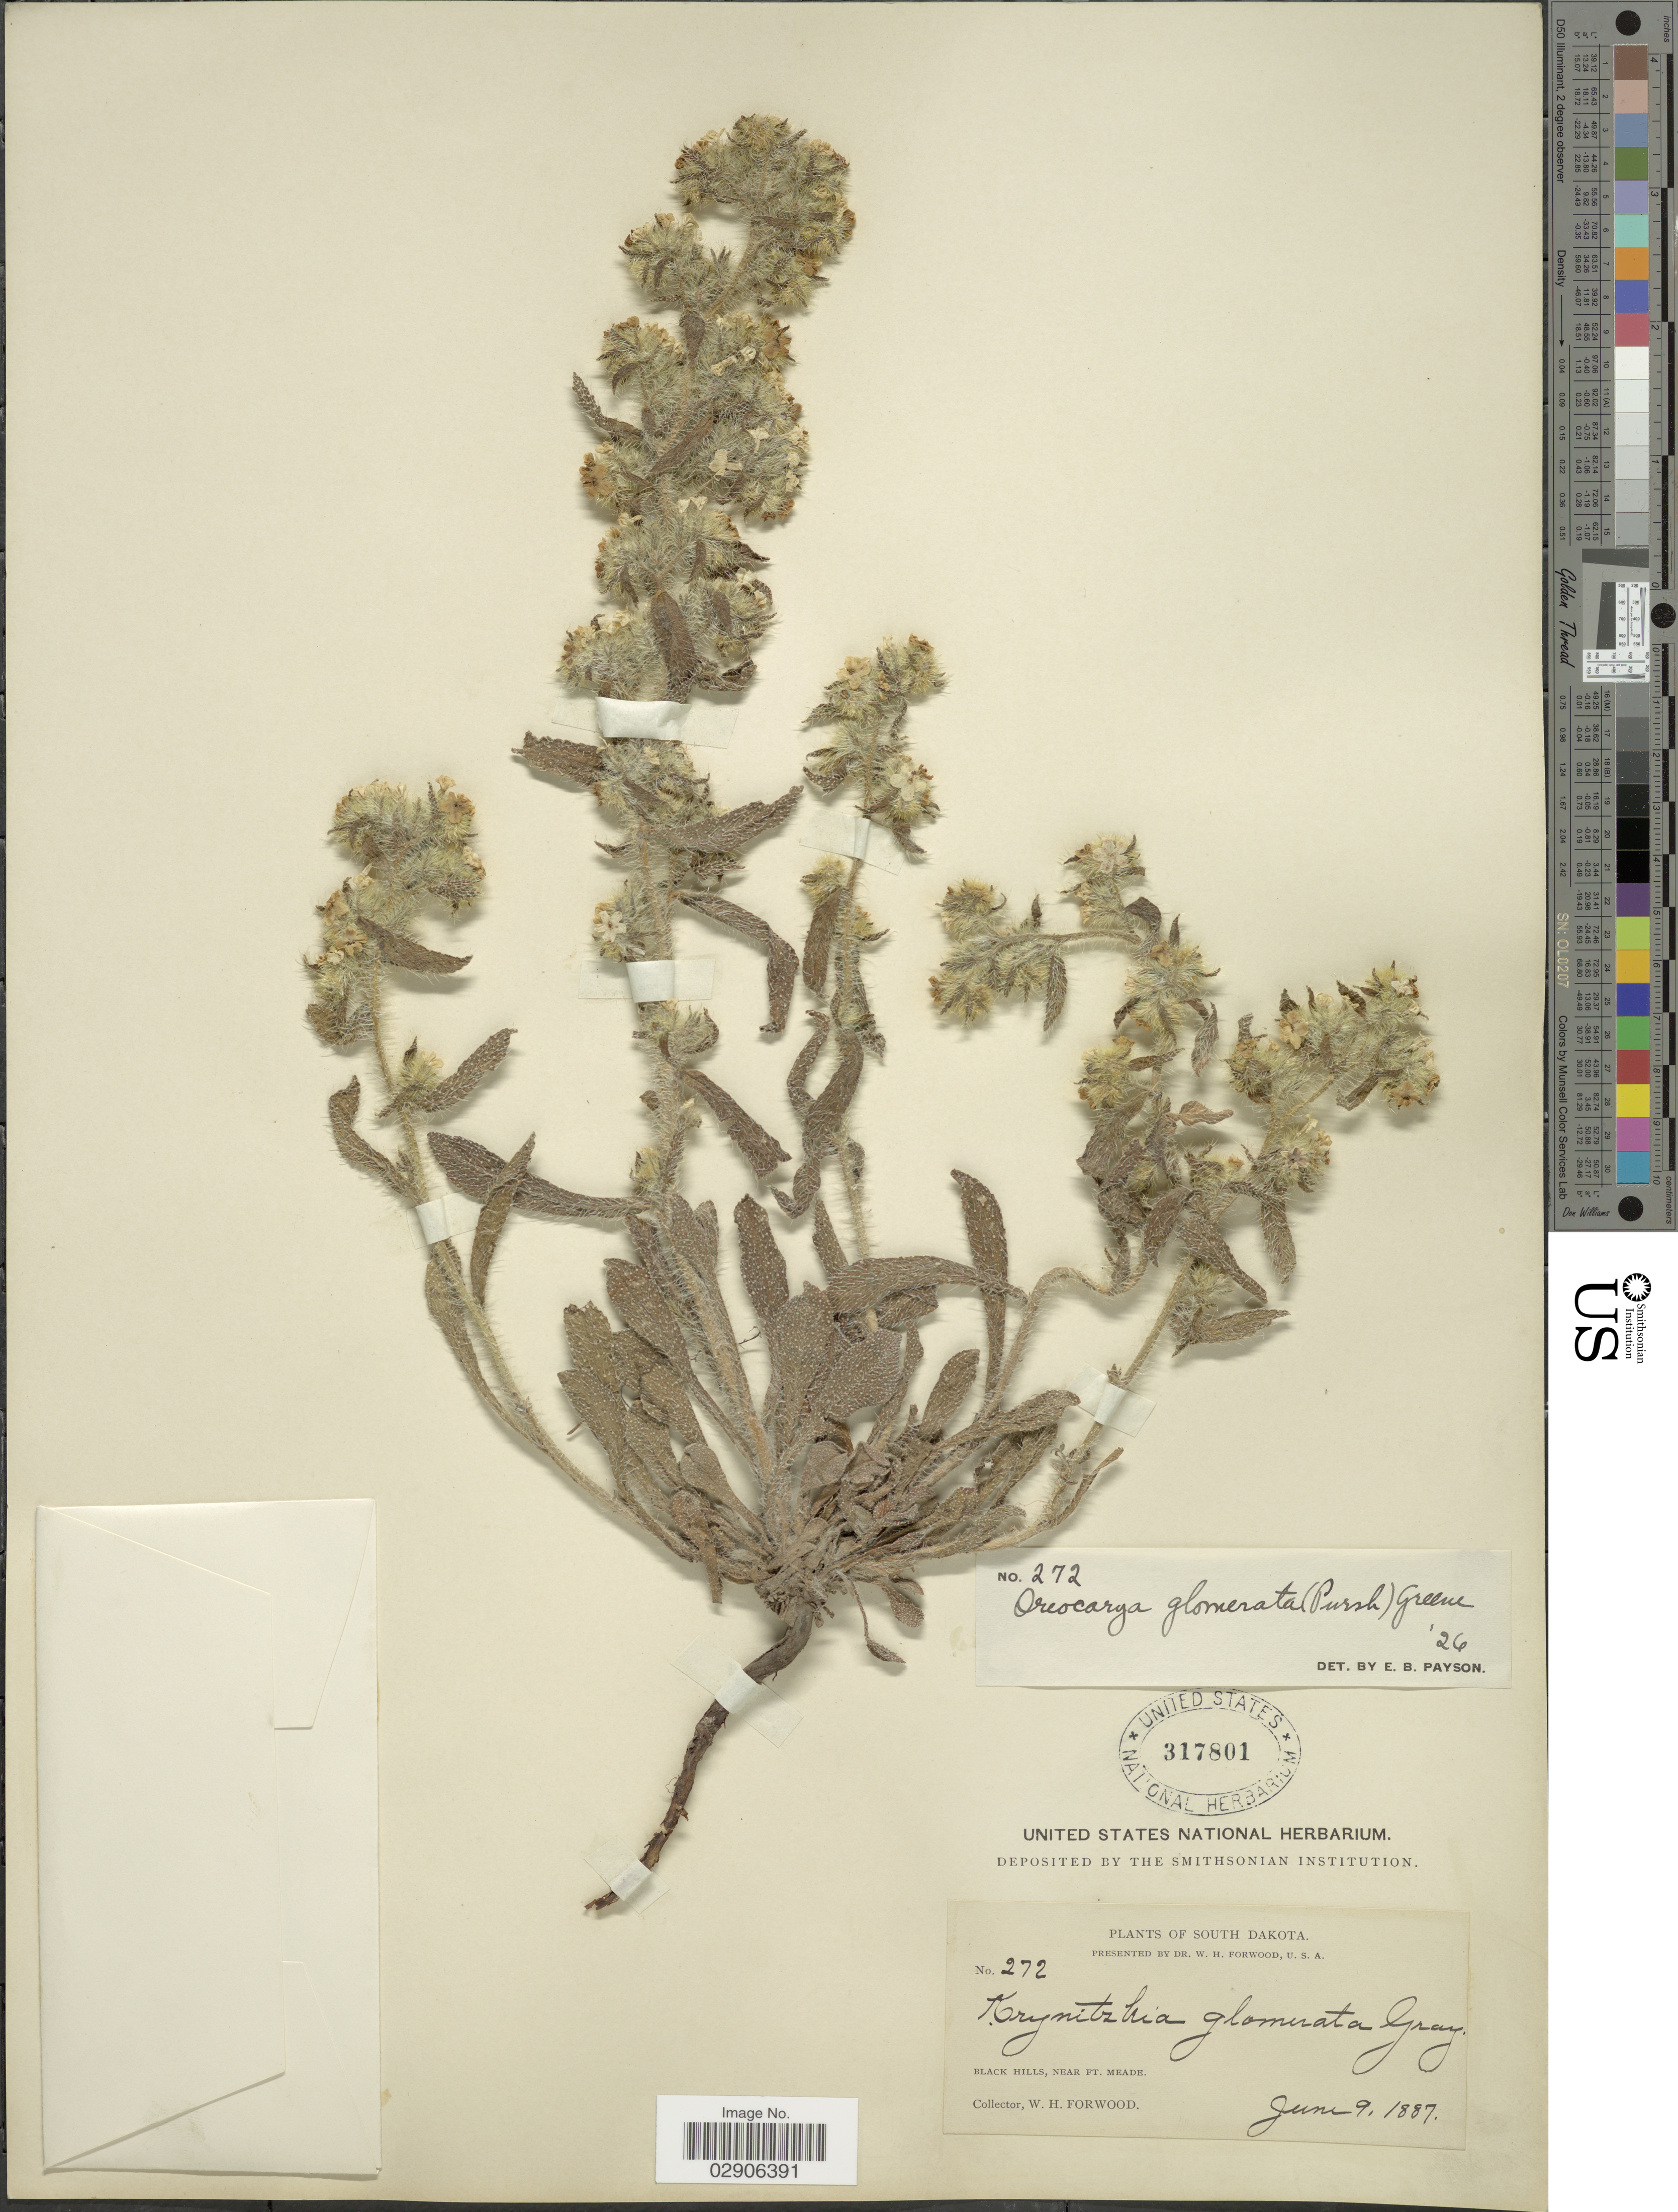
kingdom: Plantae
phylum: Tracheophyta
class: Magnoliopsida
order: Boraginales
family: Boraginaceae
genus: Cryptantha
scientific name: Cryptantha glomerata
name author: (G. Don) Lehm.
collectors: W. Forwood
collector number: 272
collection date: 1887-06-09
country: United States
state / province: South Dakota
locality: Black Hills, near Ft. Meade.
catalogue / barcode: US 317801